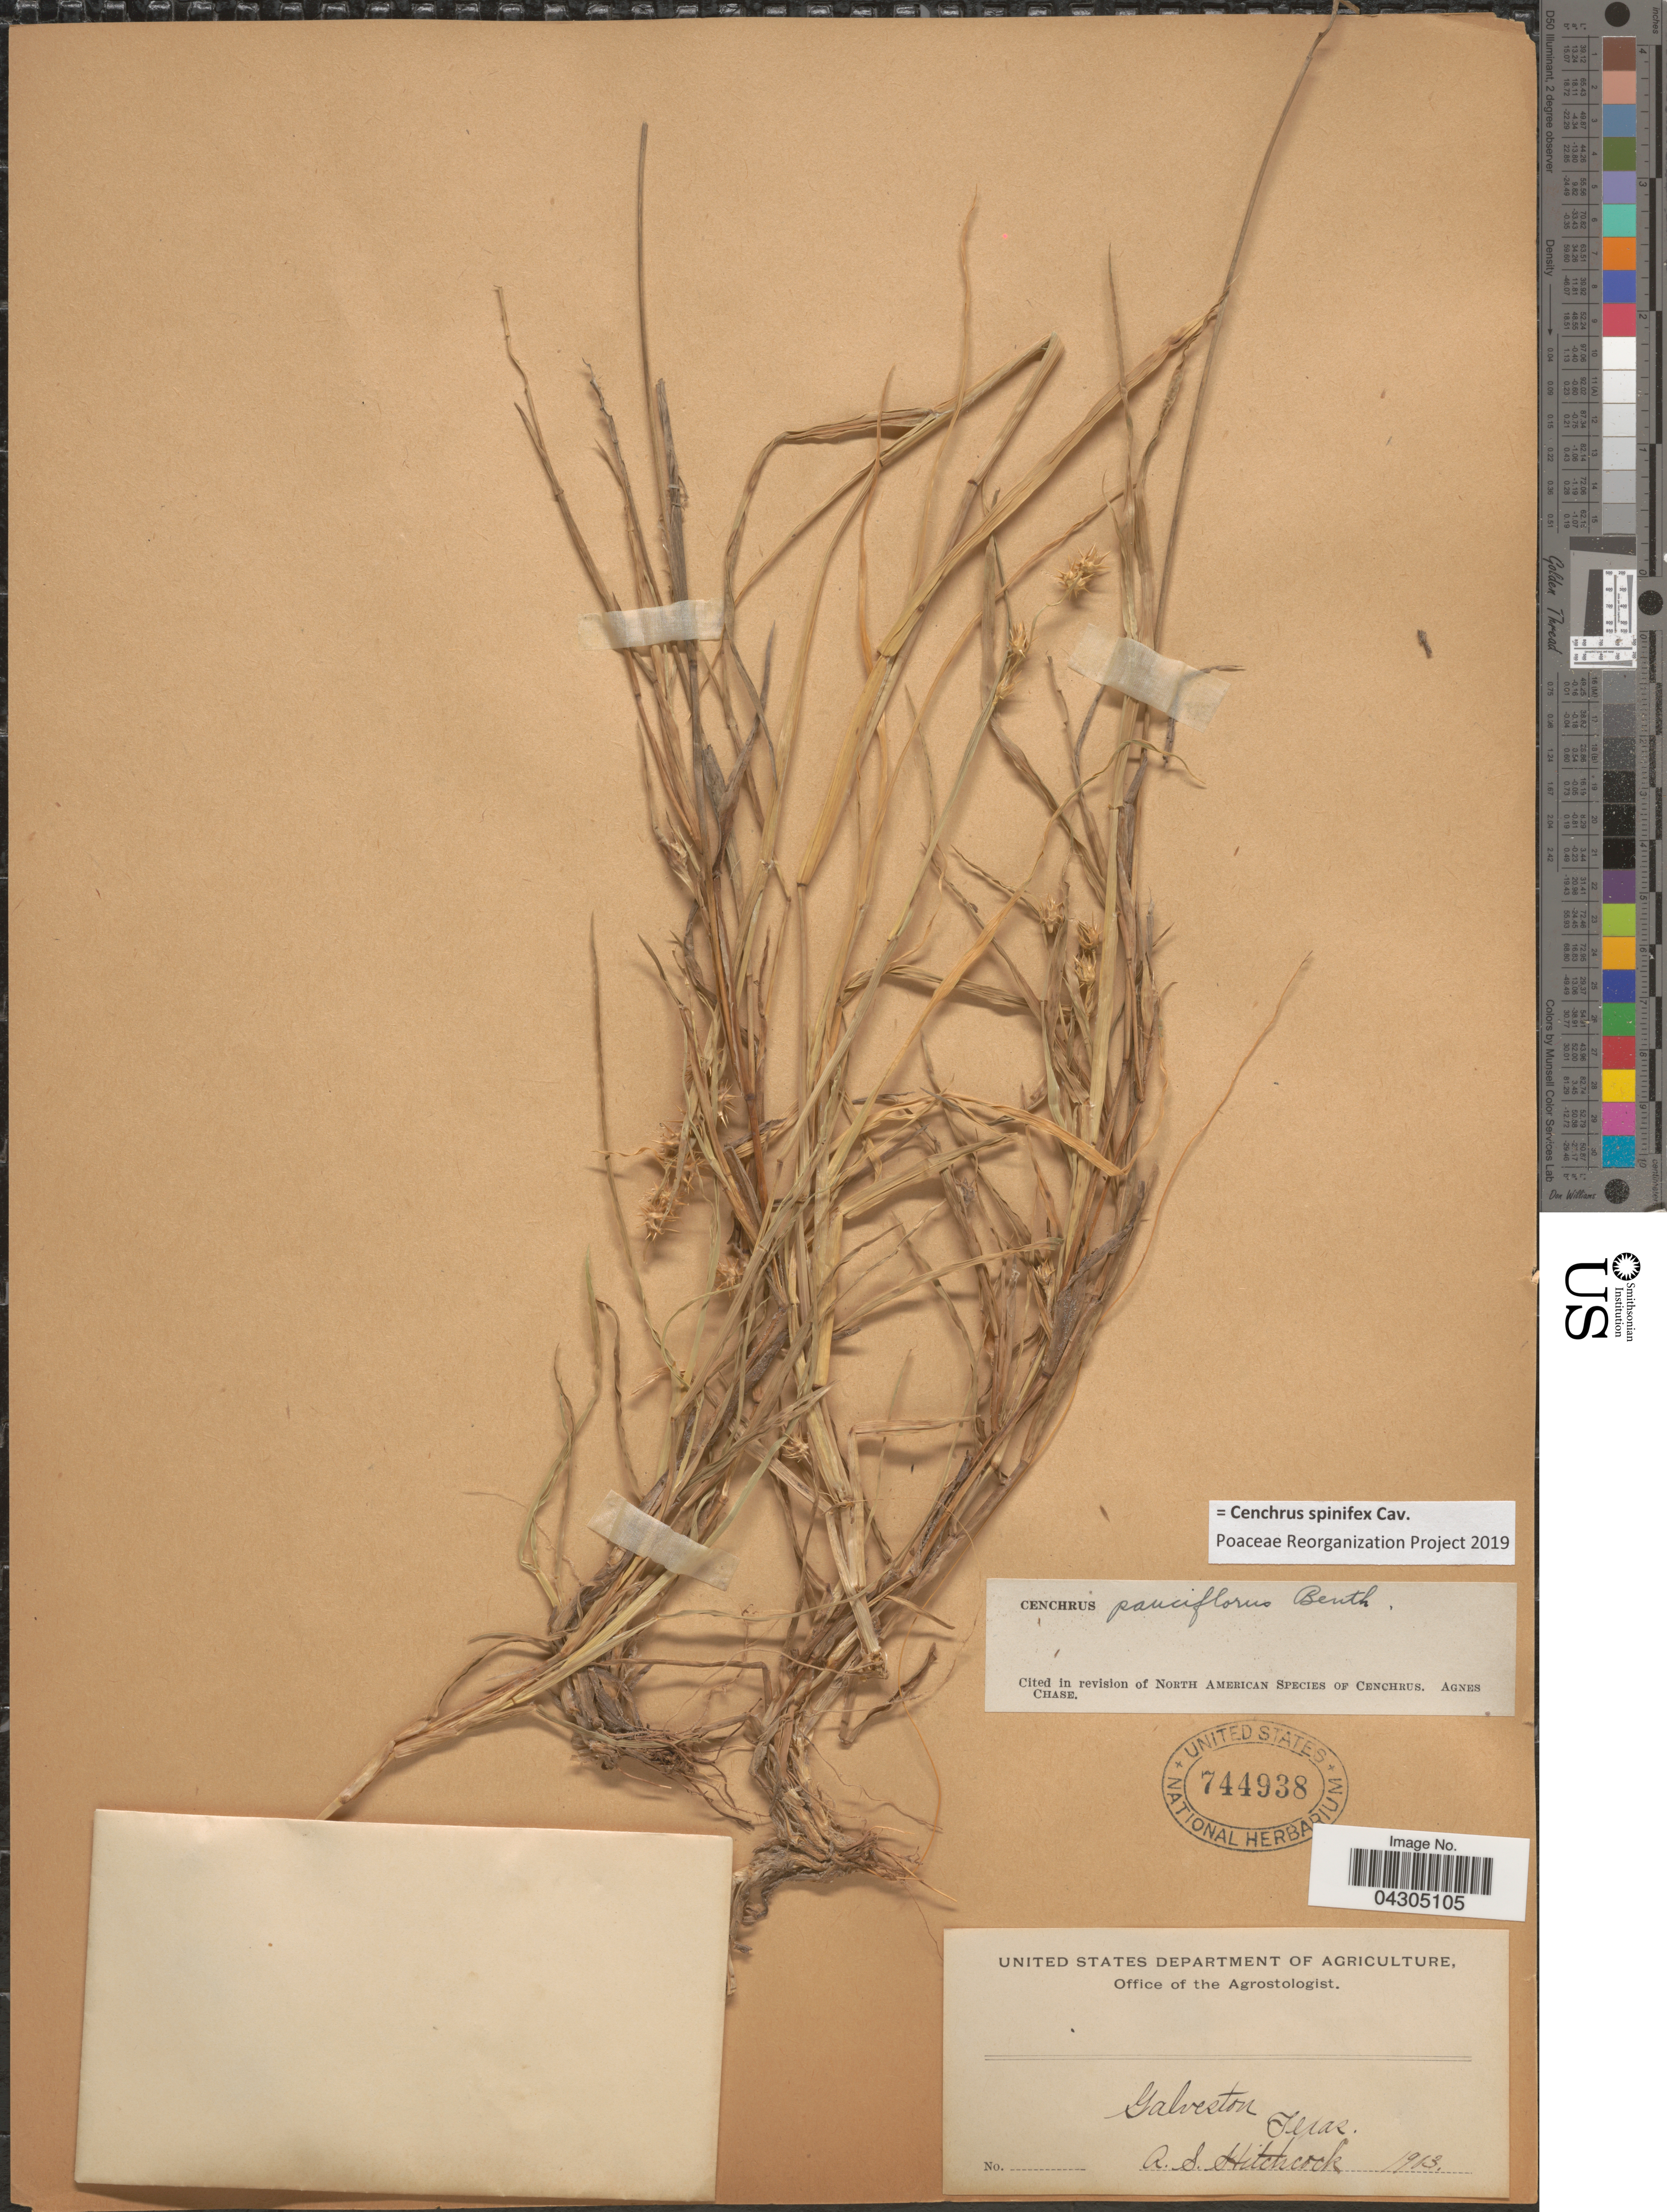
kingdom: Plantae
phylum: Tracheophyta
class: Liliopsida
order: Poales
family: Poaceae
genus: Cenchrus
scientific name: Cenchrus spinifex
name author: Cav.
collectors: A. S. Hitchcock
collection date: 1903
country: United States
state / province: Texas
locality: Galveston.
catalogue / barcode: US 744938